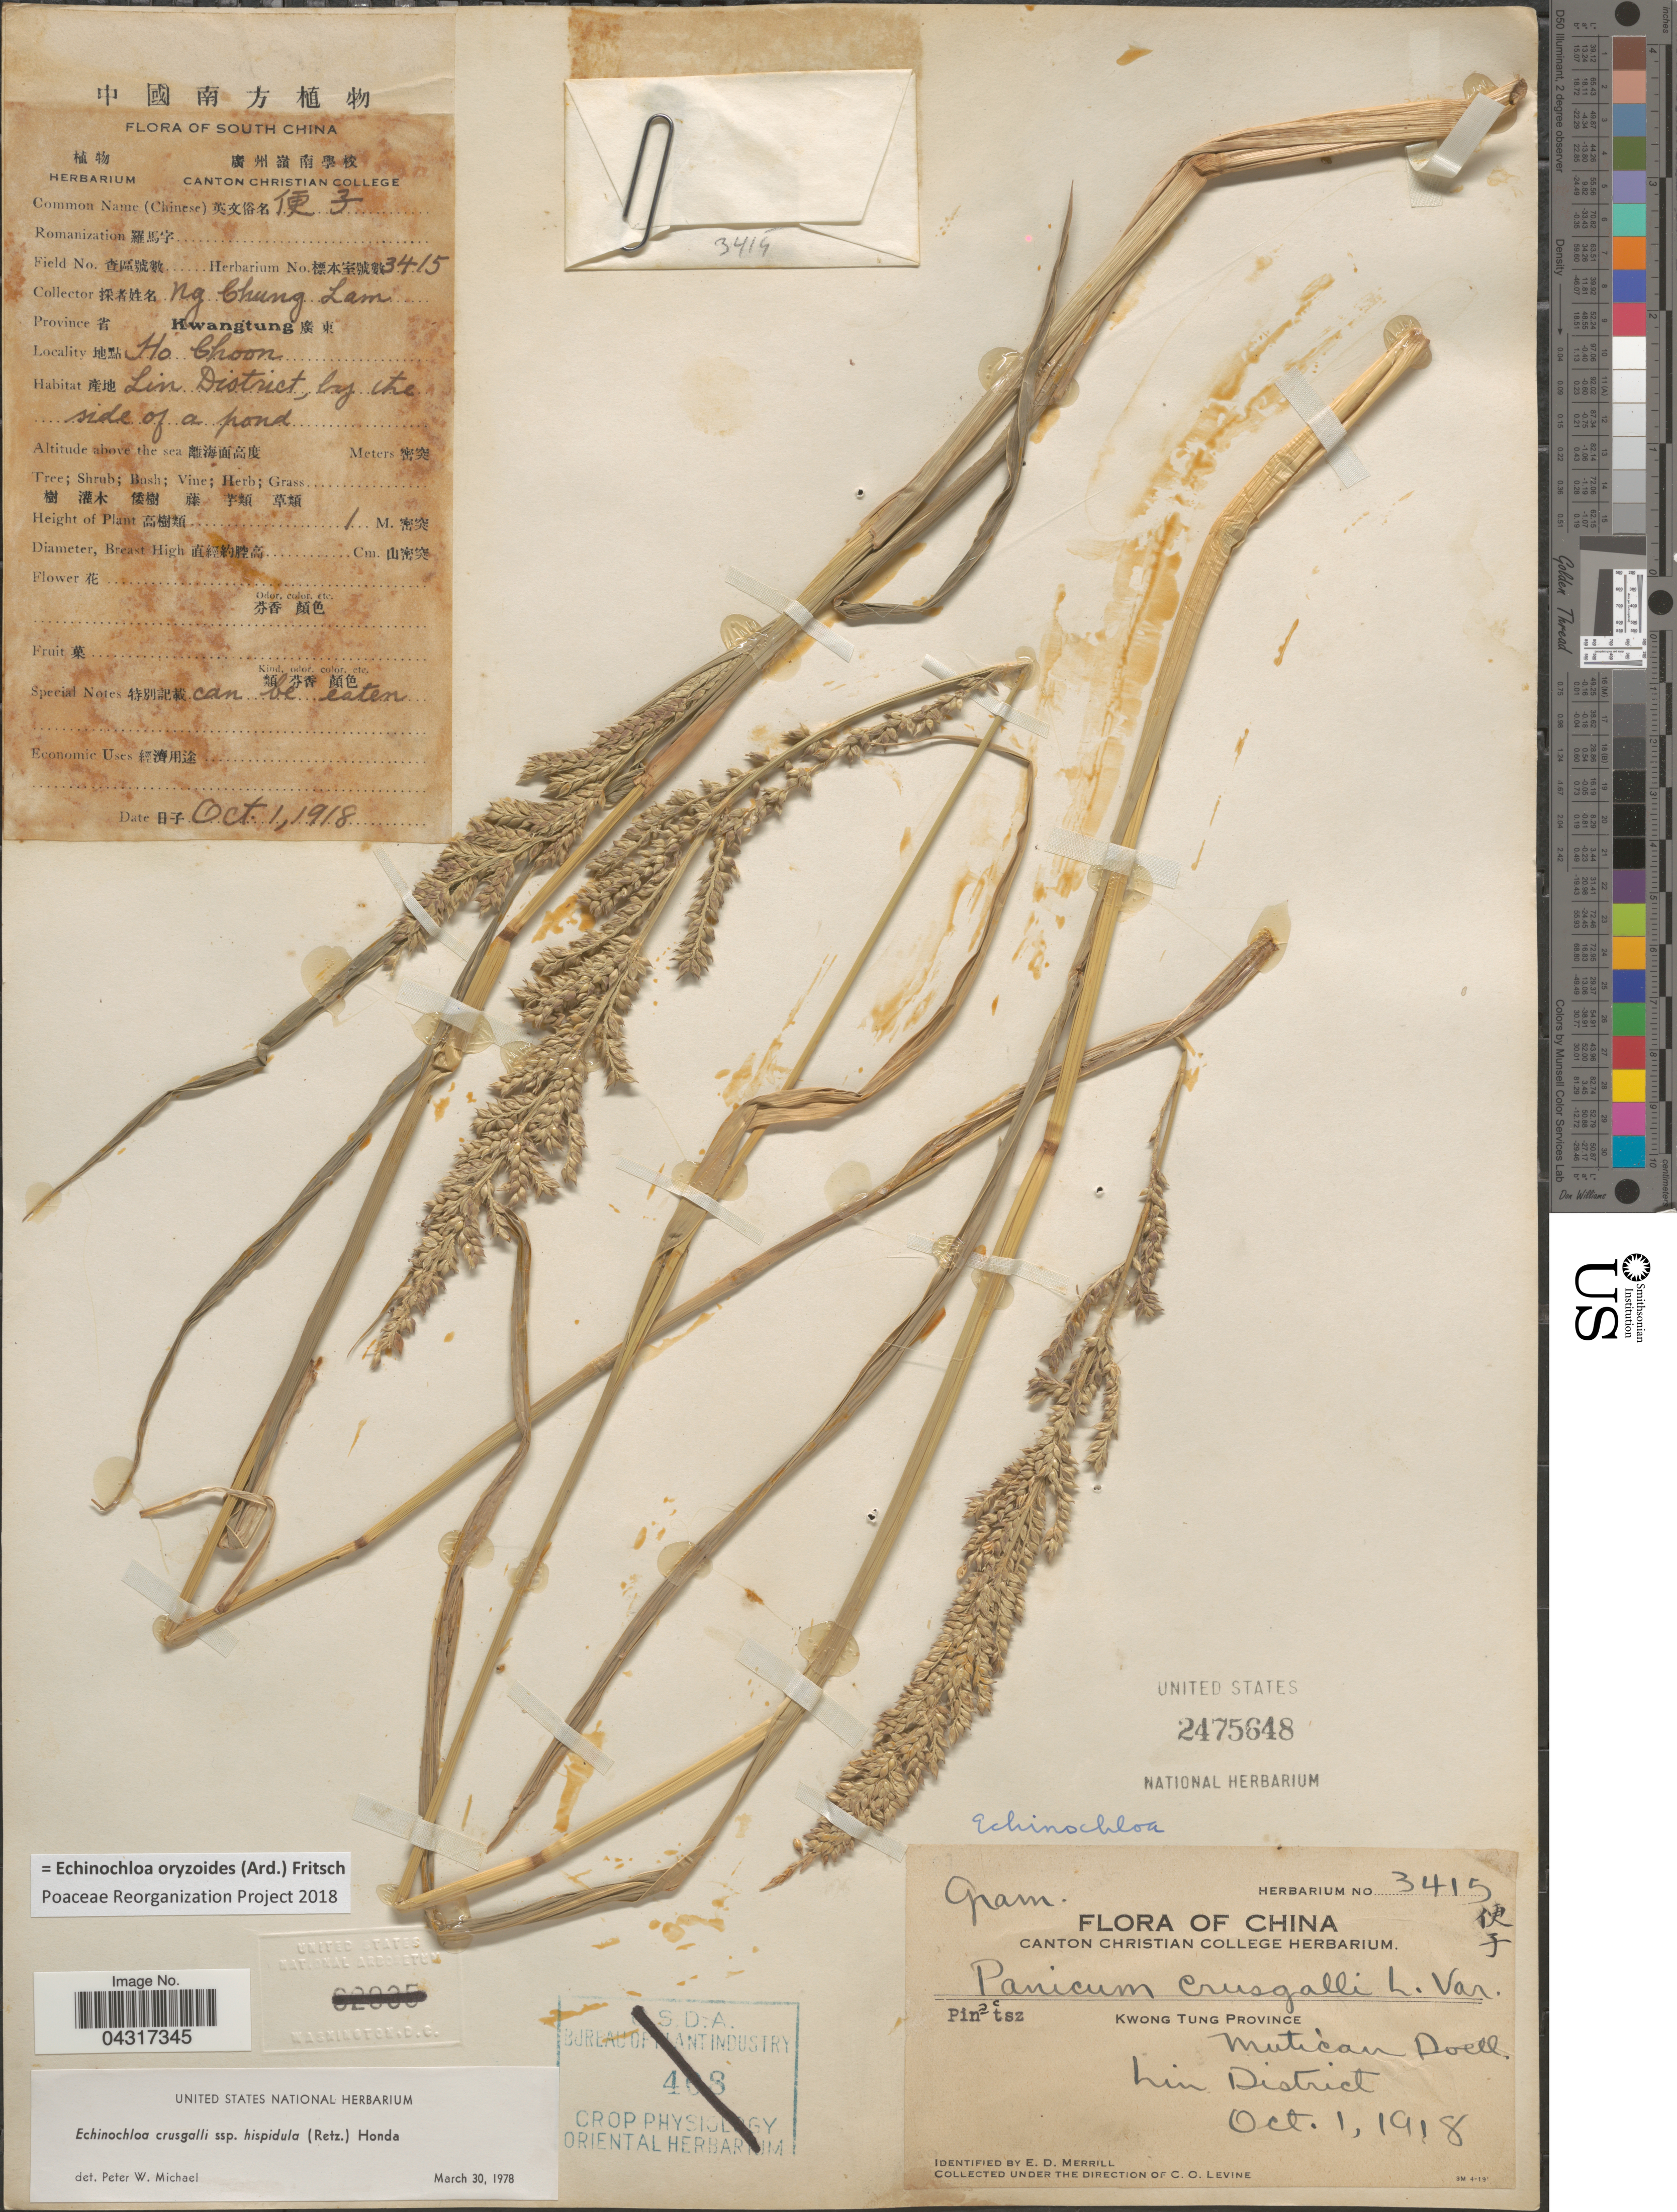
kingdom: Plantae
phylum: Tracheophyta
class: Liliopsida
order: Poales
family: Poaceae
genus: Echinochloa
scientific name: Echinochloa oryzoides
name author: (Ard.) Fritsch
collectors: C. O. Levine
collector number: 3415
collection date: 1918-10-01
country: China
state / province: Guangdong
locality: Kwong Tung Province. Lin District, by the side of a pond.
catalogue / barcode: US 2475648